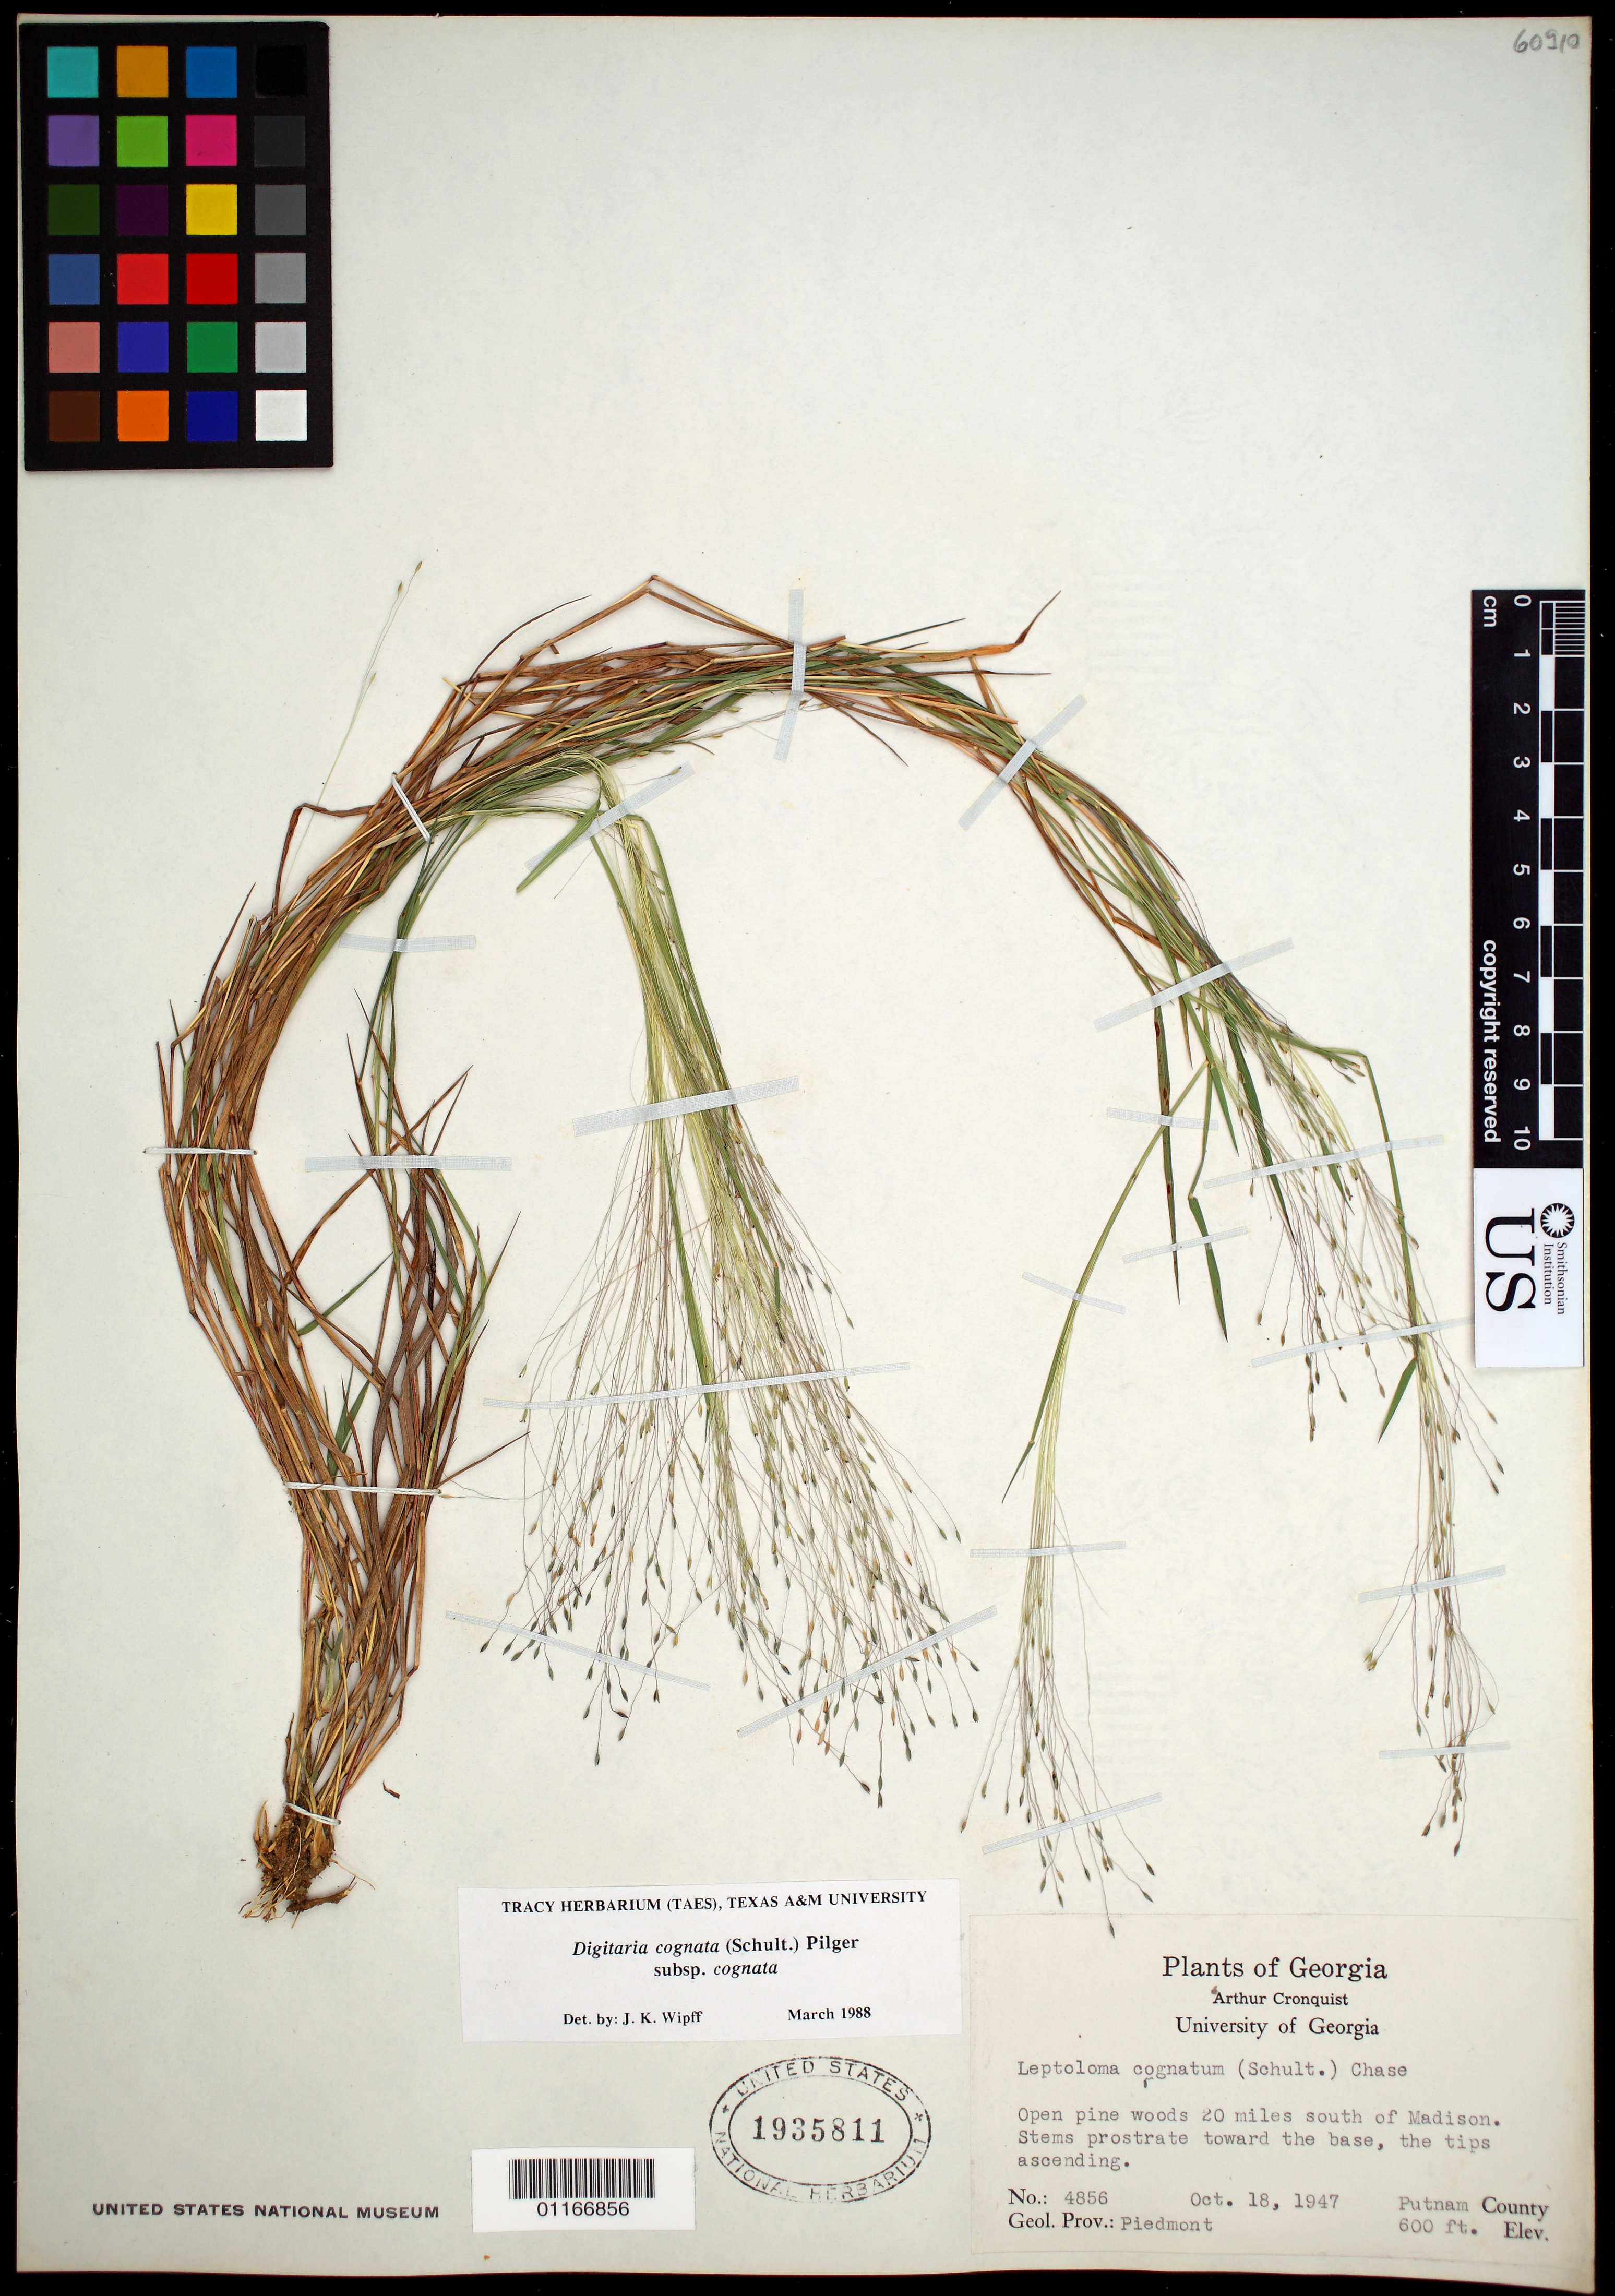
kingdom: Plantae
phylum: Tracheophyta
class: Liliopsida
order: Poales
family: Poaceae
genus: Digitaria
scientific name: Digitaria cognata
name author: (Scult.) Pilg.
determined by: Wipff, J. K.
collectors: A. J. Cronquist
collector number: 4856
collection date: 1947-10-18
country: United States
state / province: Georgia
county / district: Putnam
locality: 20 miles south of Madison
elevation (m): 183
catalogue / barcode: US 1935811